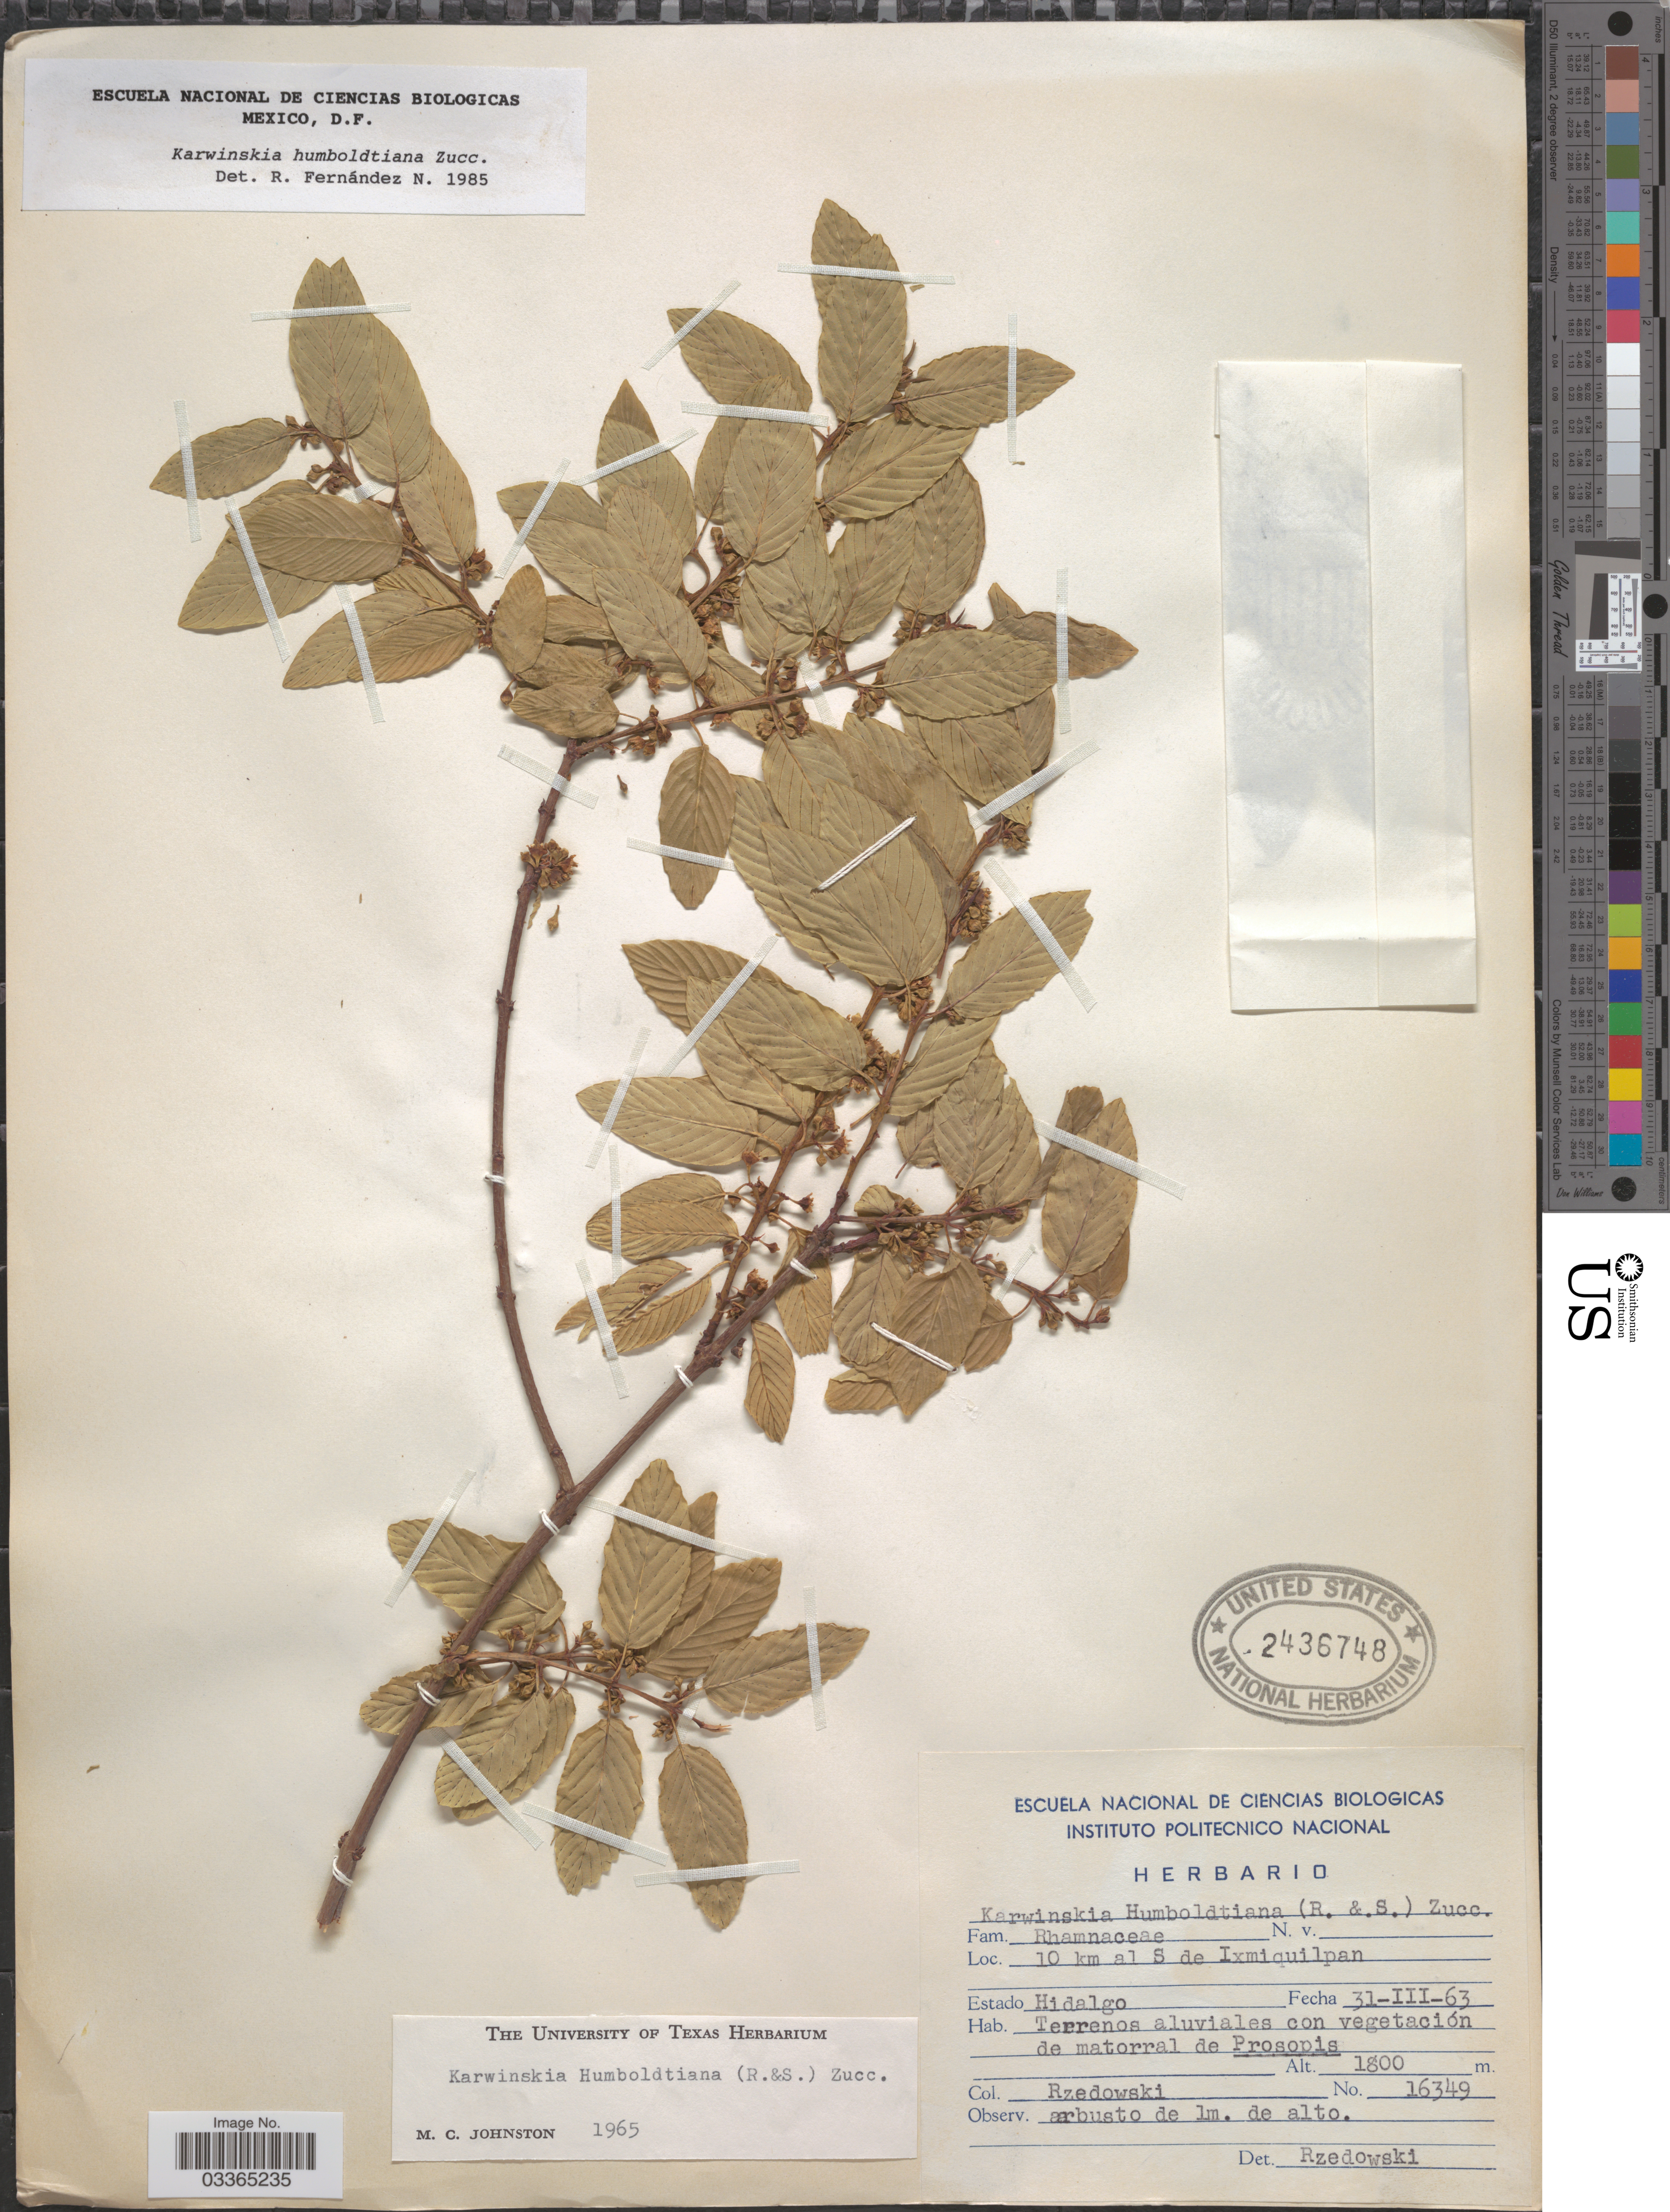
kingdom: Plantae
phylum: Tracheophyta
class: Magnoliopsida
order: Rosales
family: Rhamnaceae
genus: Karwinskia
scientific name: Karwinskia humboldtiana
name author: (Schult.) Zucc.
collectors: Rzedowski, --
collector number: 16349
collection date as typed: Transcribed d/m/y: 31/3/63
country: Mexico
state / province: Hidalgo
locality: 10 km al S de Ixmiquilpan.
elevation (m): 1800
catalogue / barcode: US 2436748